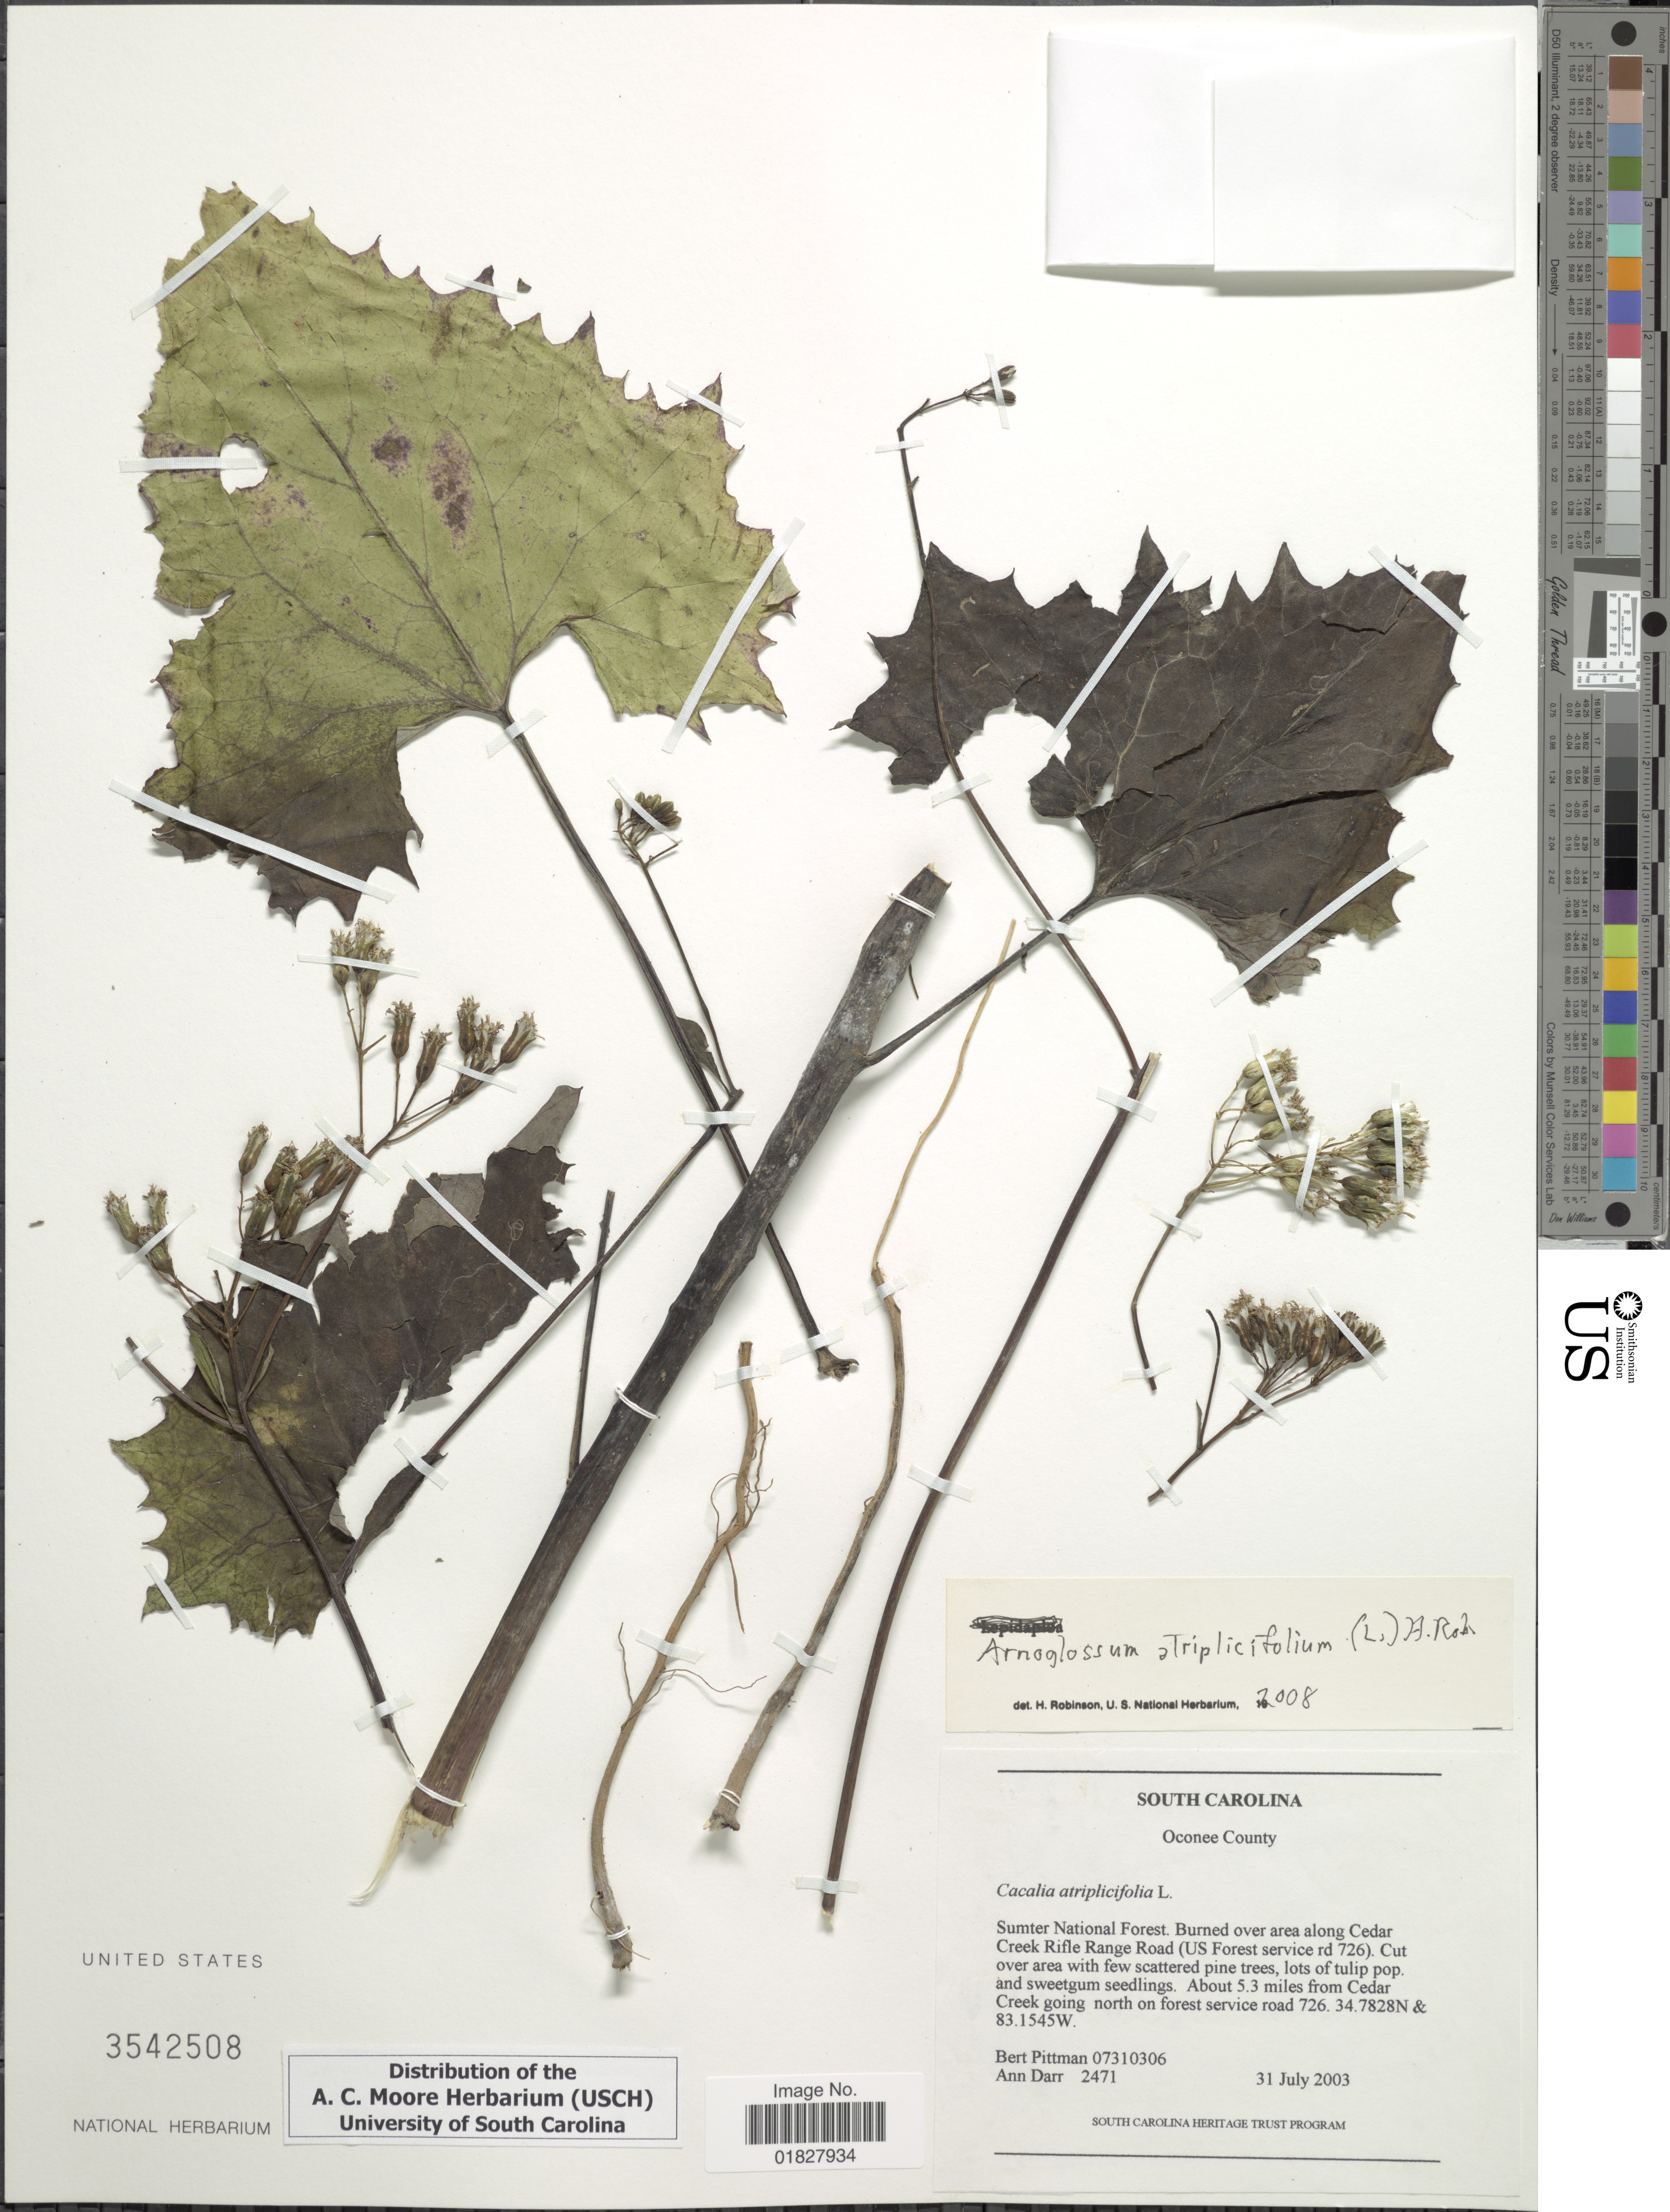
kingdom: Plantae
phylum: Tracheophyta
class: Magnoliopsida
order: Asterales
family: Asteraceae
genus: Arnoglossum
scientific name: Arnoglossum atriplicifolium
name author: (L.) H. Rob.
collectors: B. Pittman & A. Darr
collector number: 2471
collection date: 2003-07-31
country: United States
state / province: South Carolina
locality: Oconee County, Sumter National Forest, alomg Cedar Creek Rifle Range Road (US Forest service rd 726), about 5.3 miles from Cedar Creek going north on forest service road 726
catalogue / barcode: US 3542508